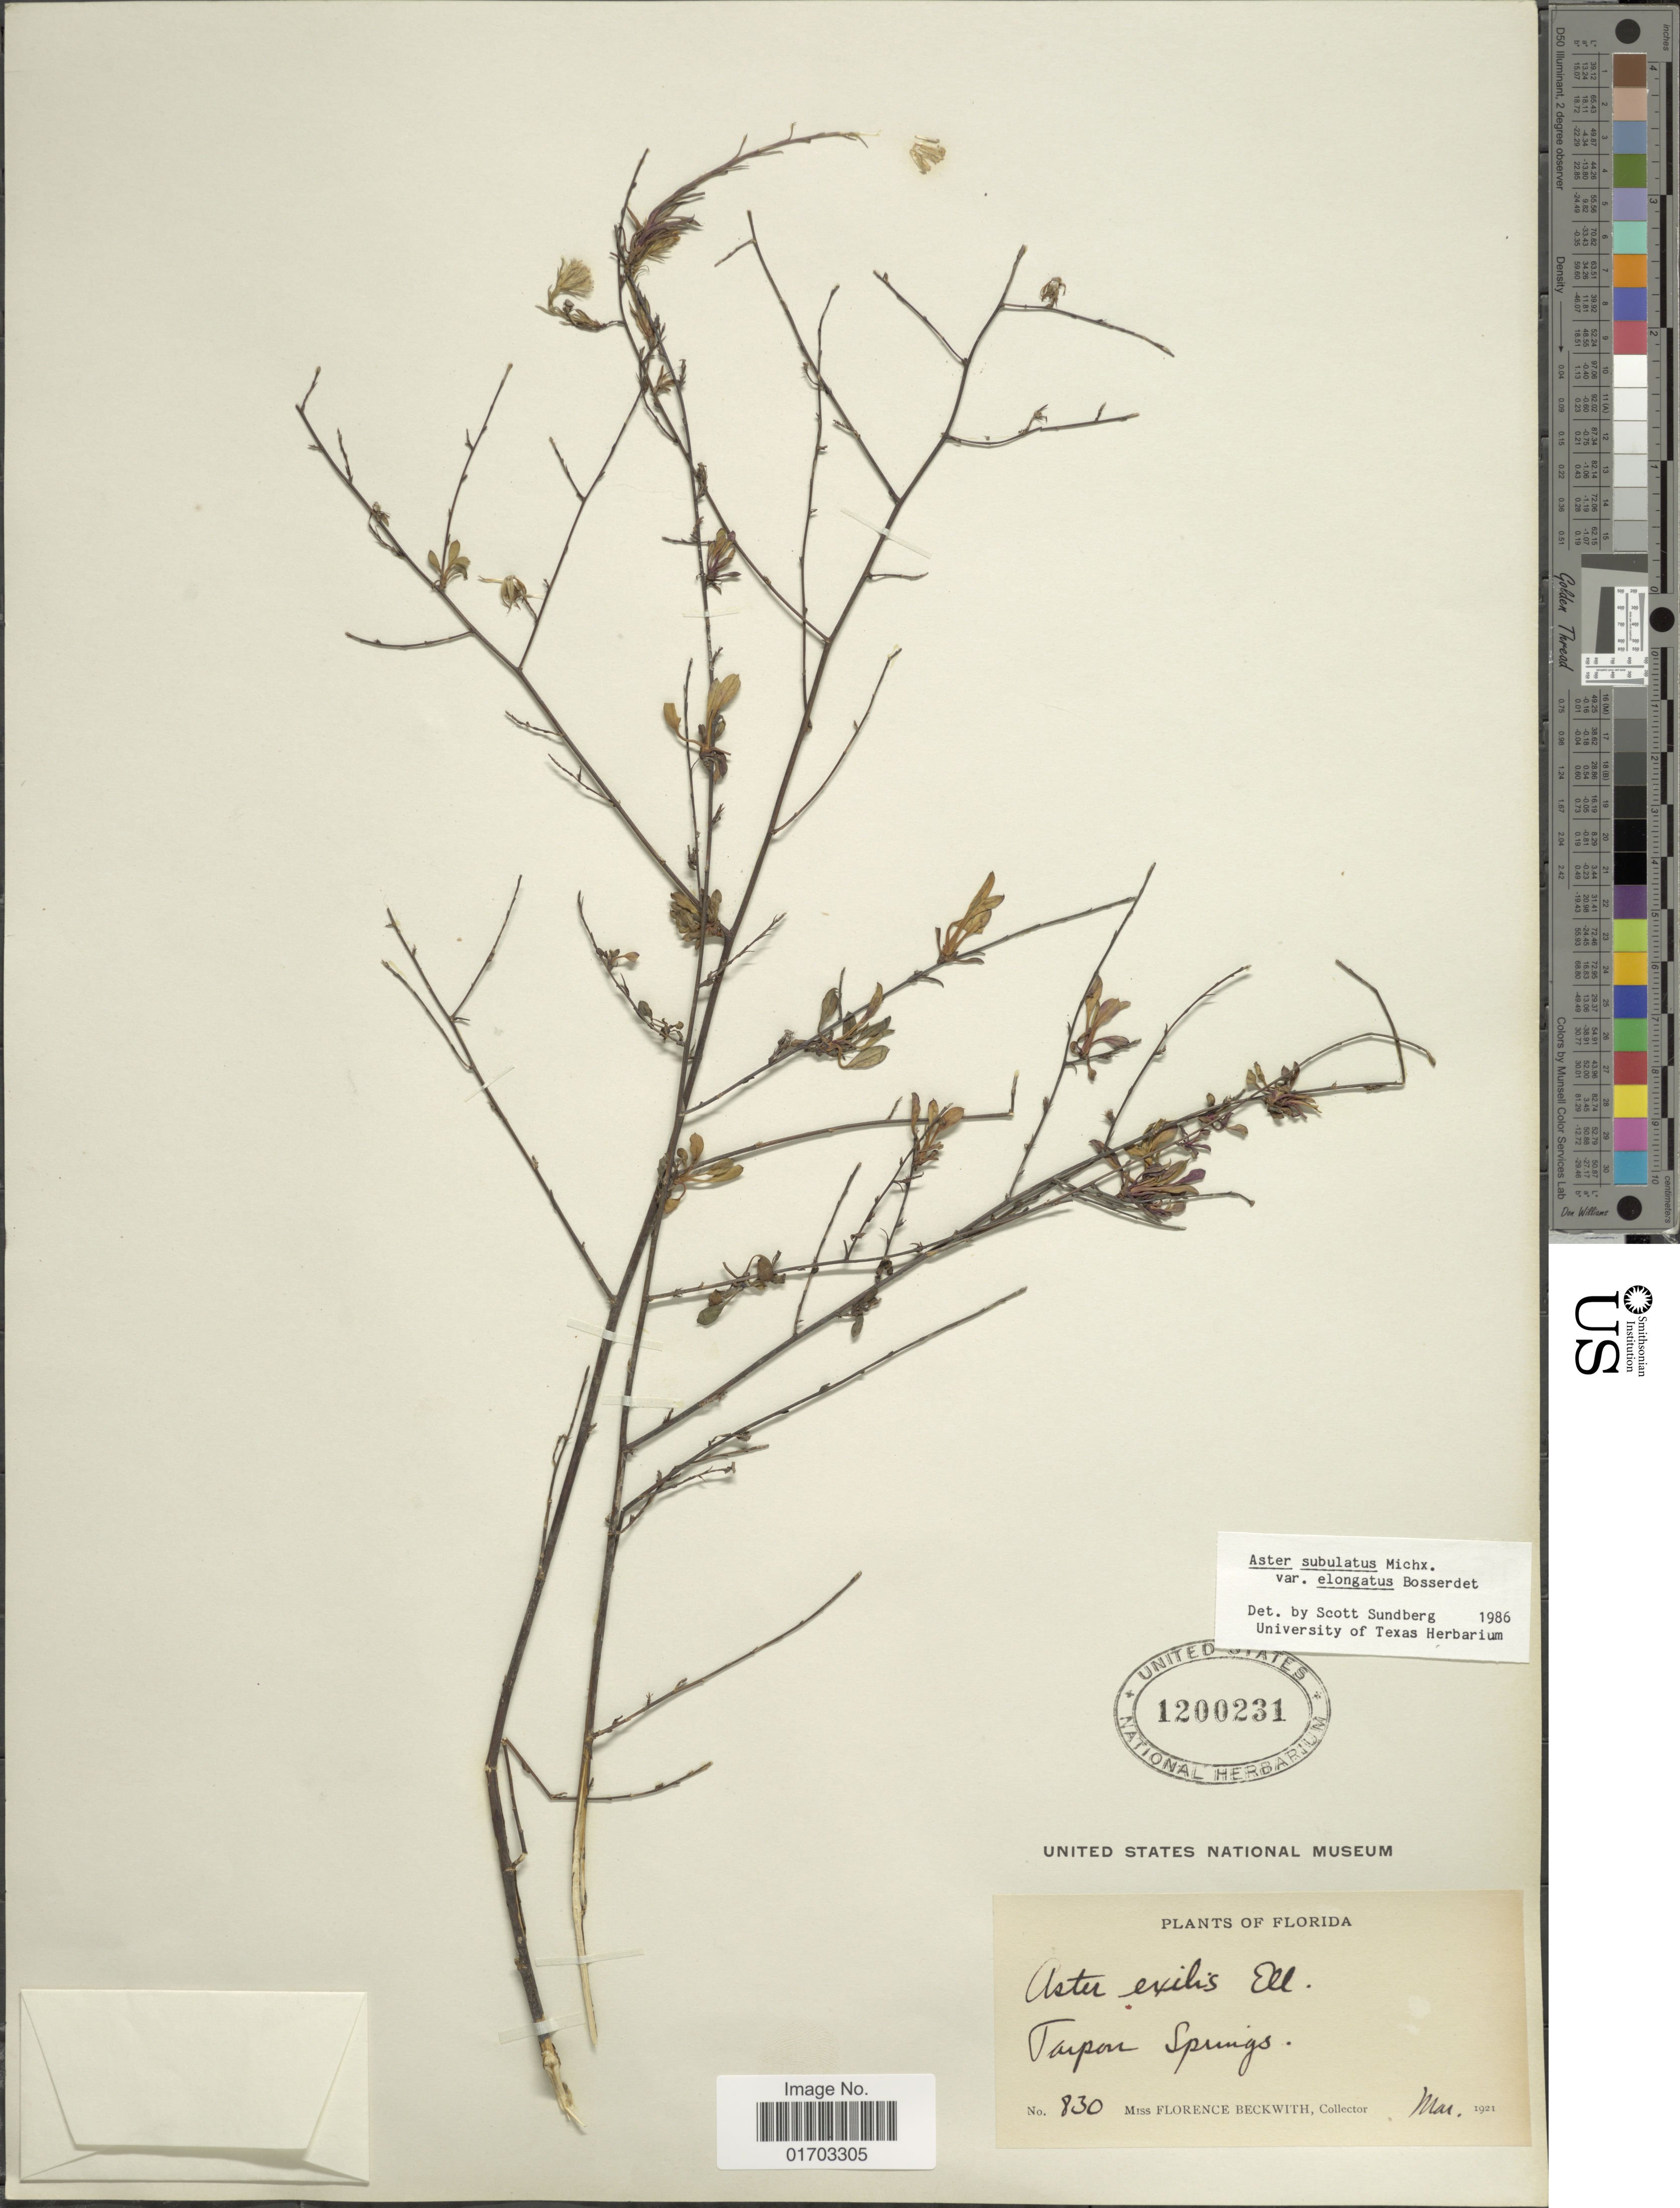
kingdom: Plantae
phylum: Tracheophyta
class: Magnoliopsida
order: Asterales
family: Asteraceae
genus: Symphyotrichum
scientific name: Symphyotrichum bahamense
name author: (Britton) G.L. Nesom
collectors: F. Beckwith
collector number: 830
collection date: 1921-03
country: United States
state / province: Florida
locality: Tapon Springs.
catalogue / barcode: US 1200231